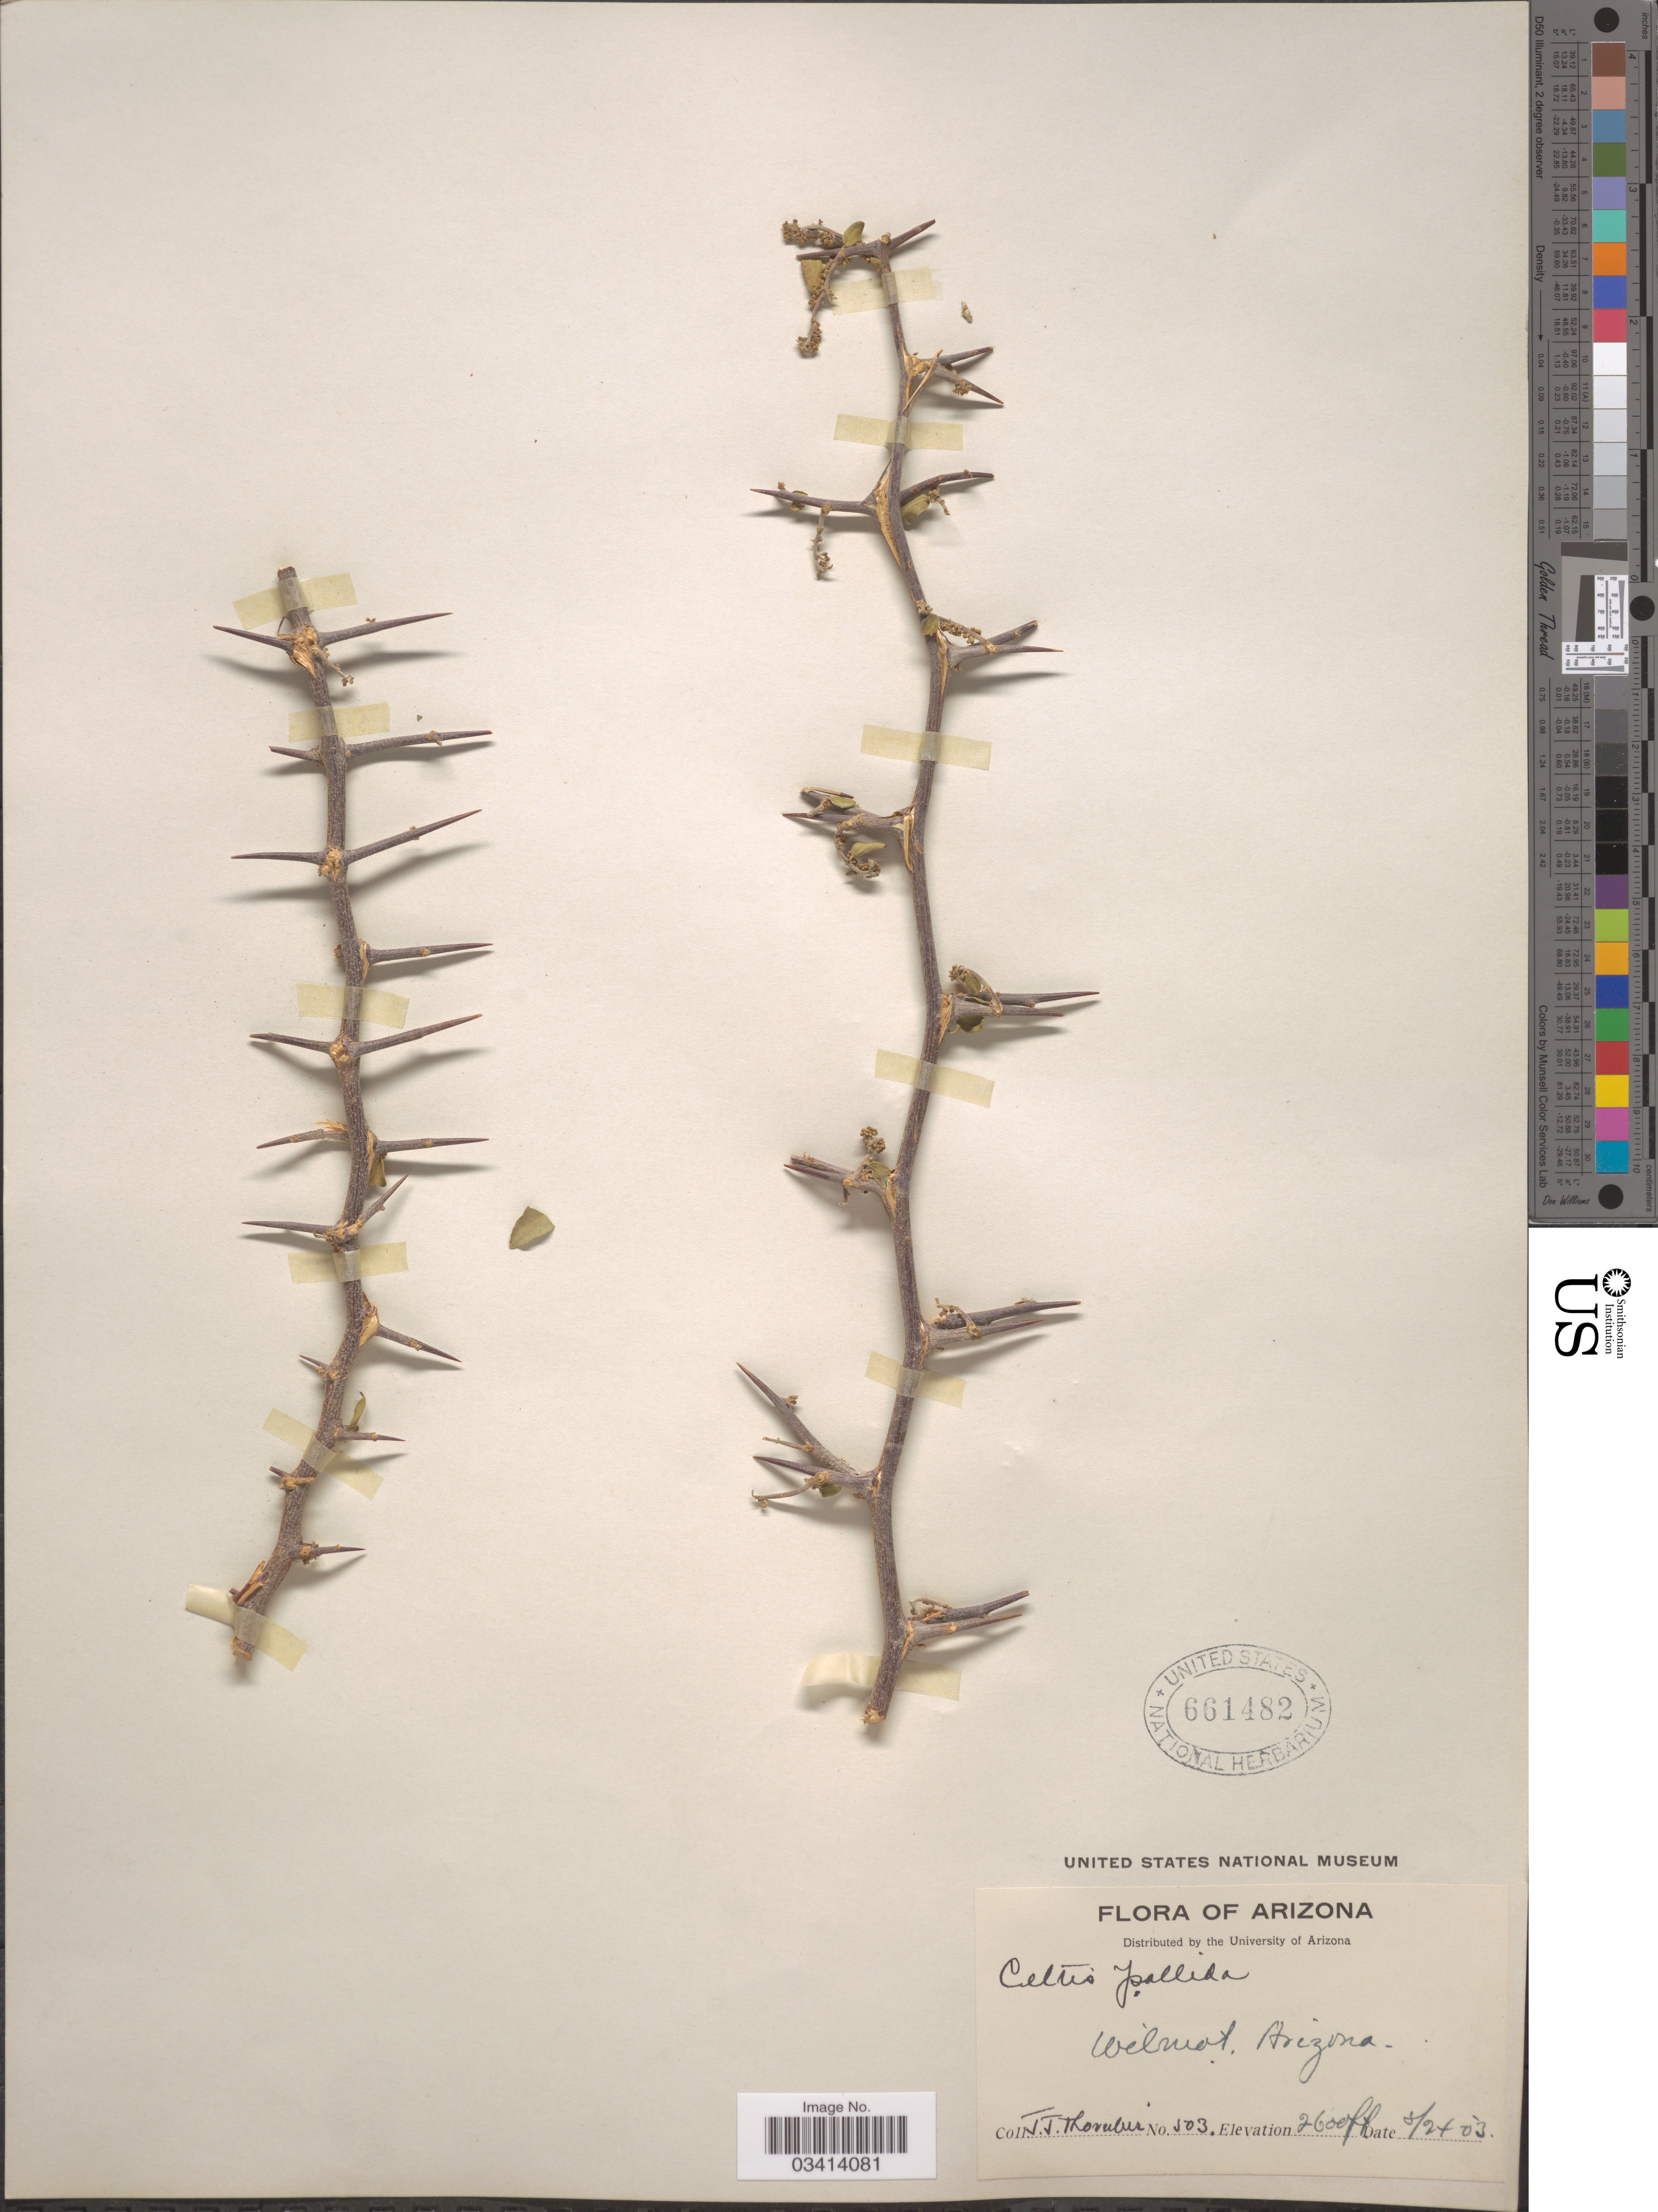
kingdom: Plantae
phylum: Tracheophyta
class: Magnoliopsida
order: Rosales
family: Cannabaceae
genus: Celtis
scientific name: Celtis pallida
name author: Torr. in Emory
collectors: J. Thornber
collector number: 503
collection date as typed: Transcribed d/m/y: 24/8/3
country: United States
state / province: Arizona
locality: Wilmot.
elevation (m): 792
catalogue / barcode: US 661482